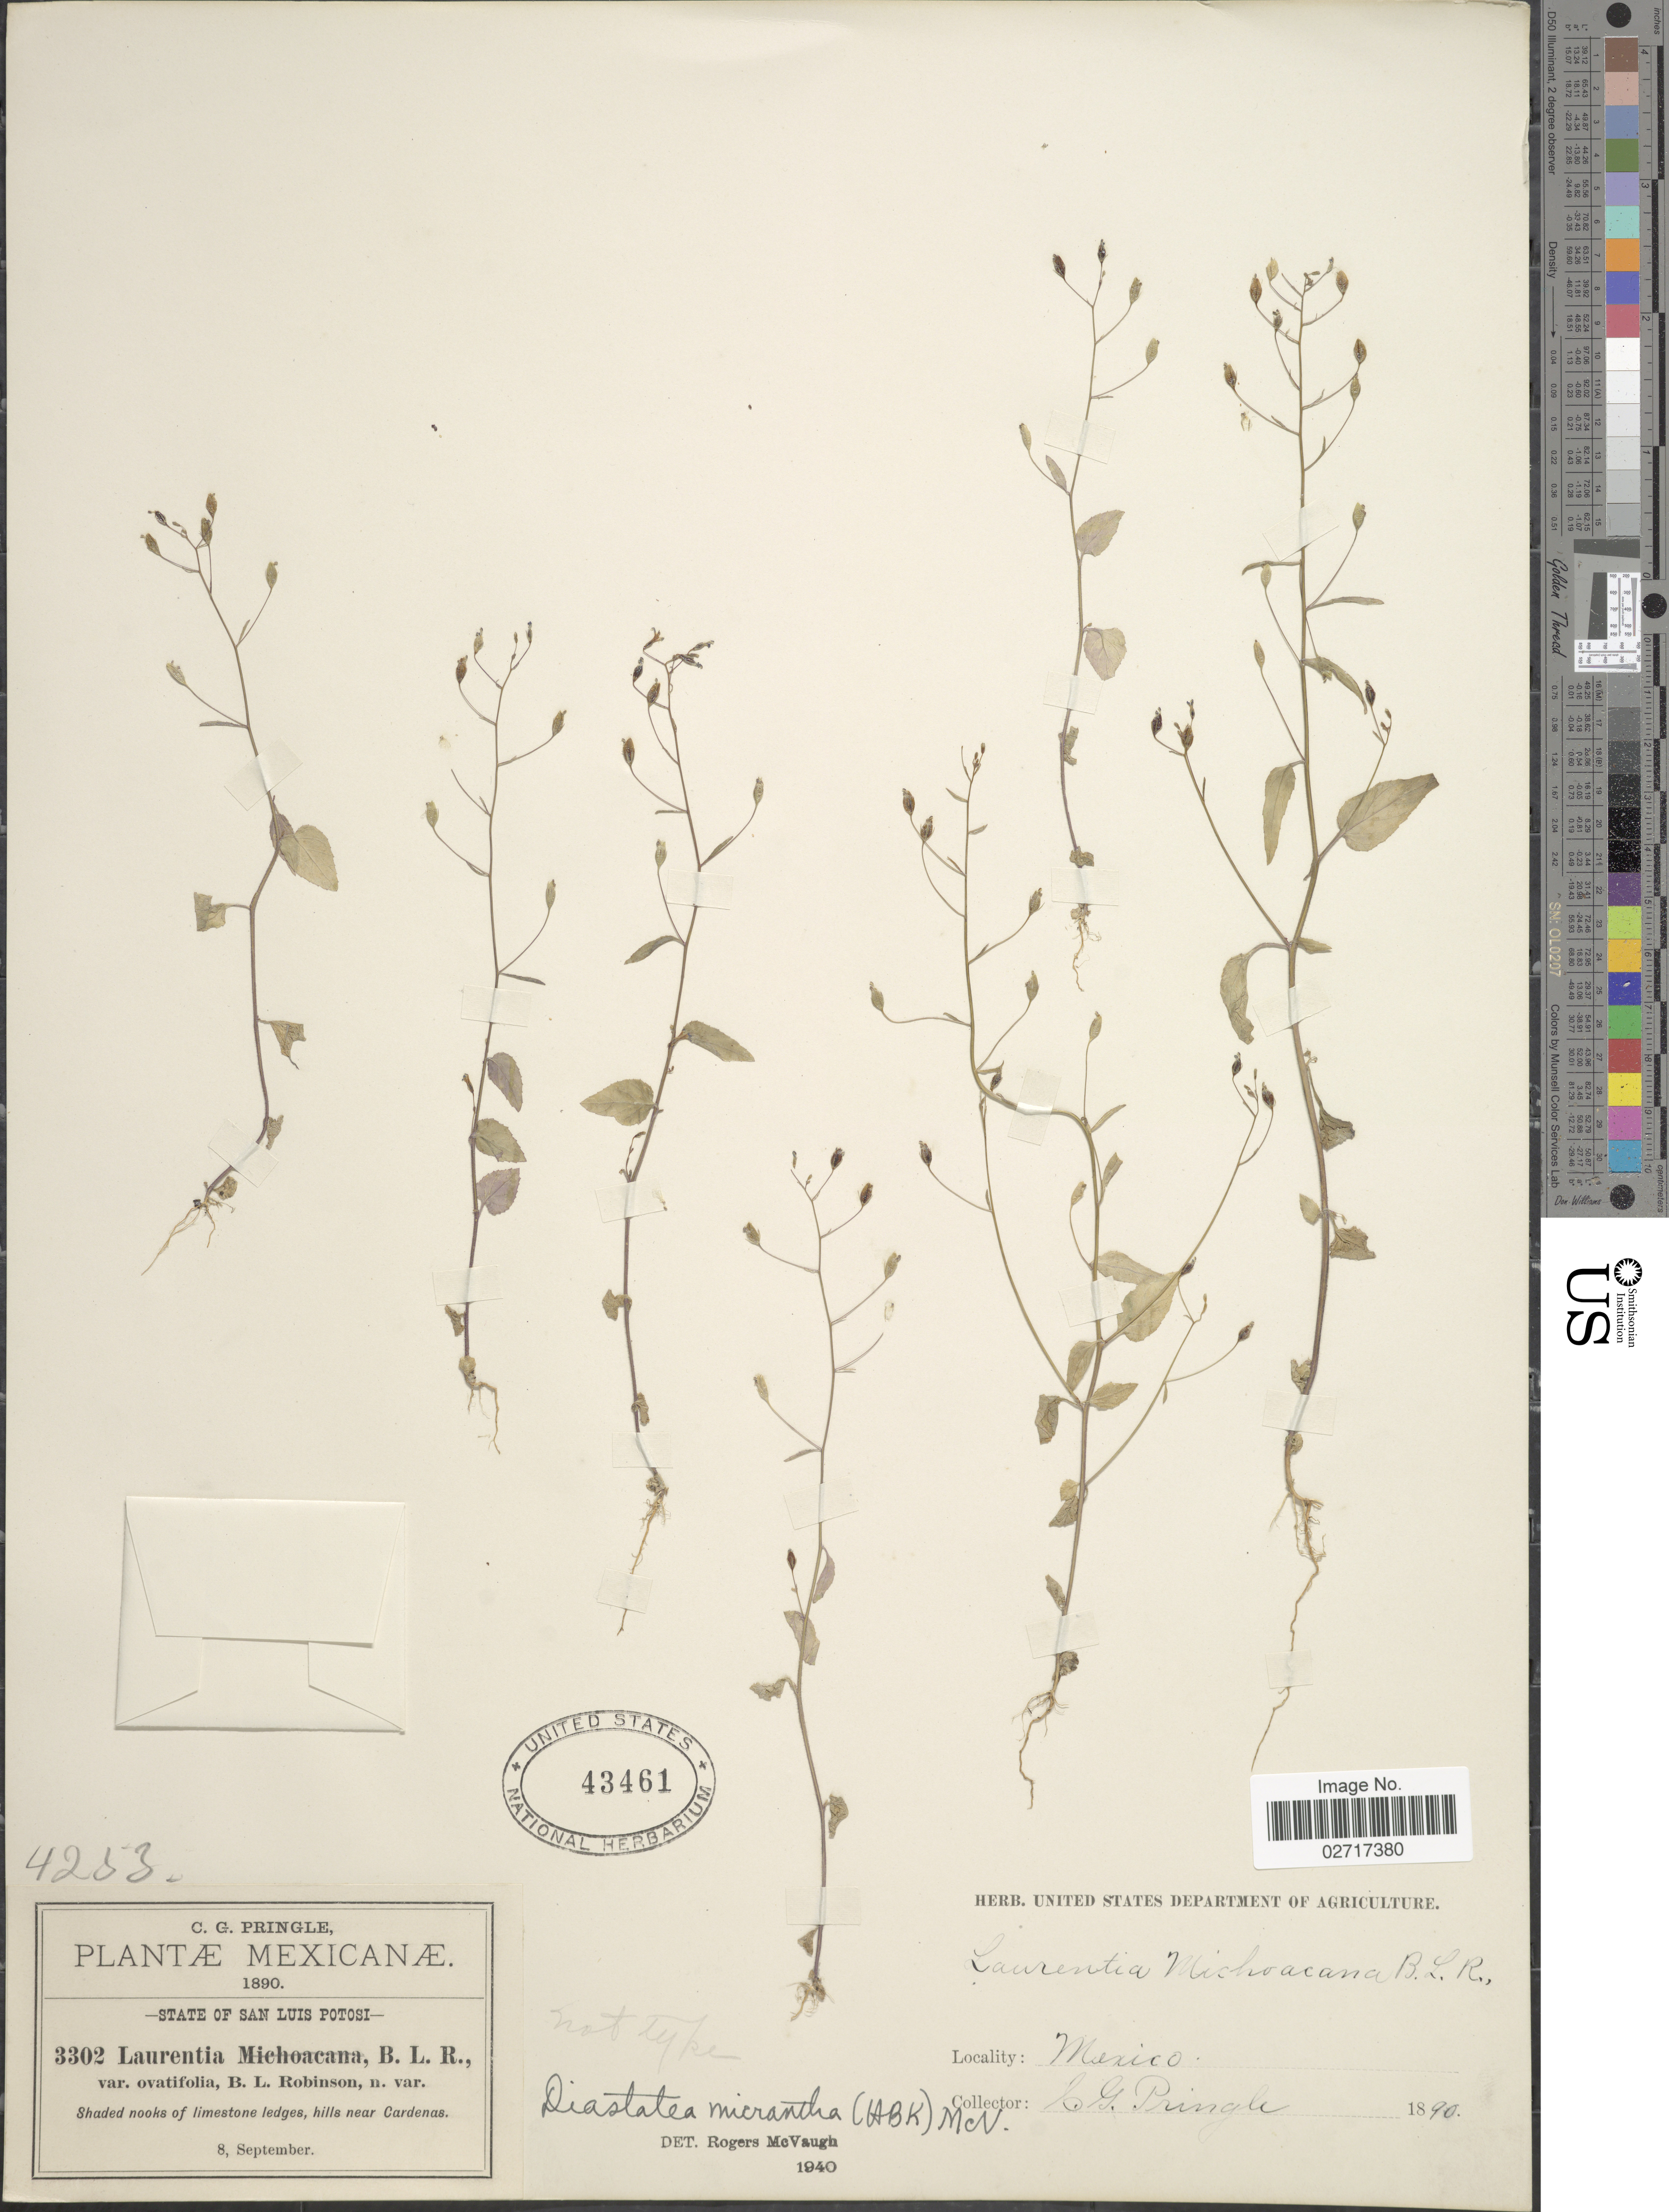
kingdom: Plantae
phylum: Tracheophyta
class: Magnoliopsida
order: Asterales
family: Campanulaceae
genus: Diastatea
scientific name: Diastatea micrantha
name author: (Kunth) McVaugh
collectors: C. G. Pringle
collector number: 3302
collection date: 1890-09-08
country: Mexico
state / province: San Luis Potosí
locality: Shaded nooks of limestone ledges, hills near Cardenas.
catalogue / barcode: US 43461